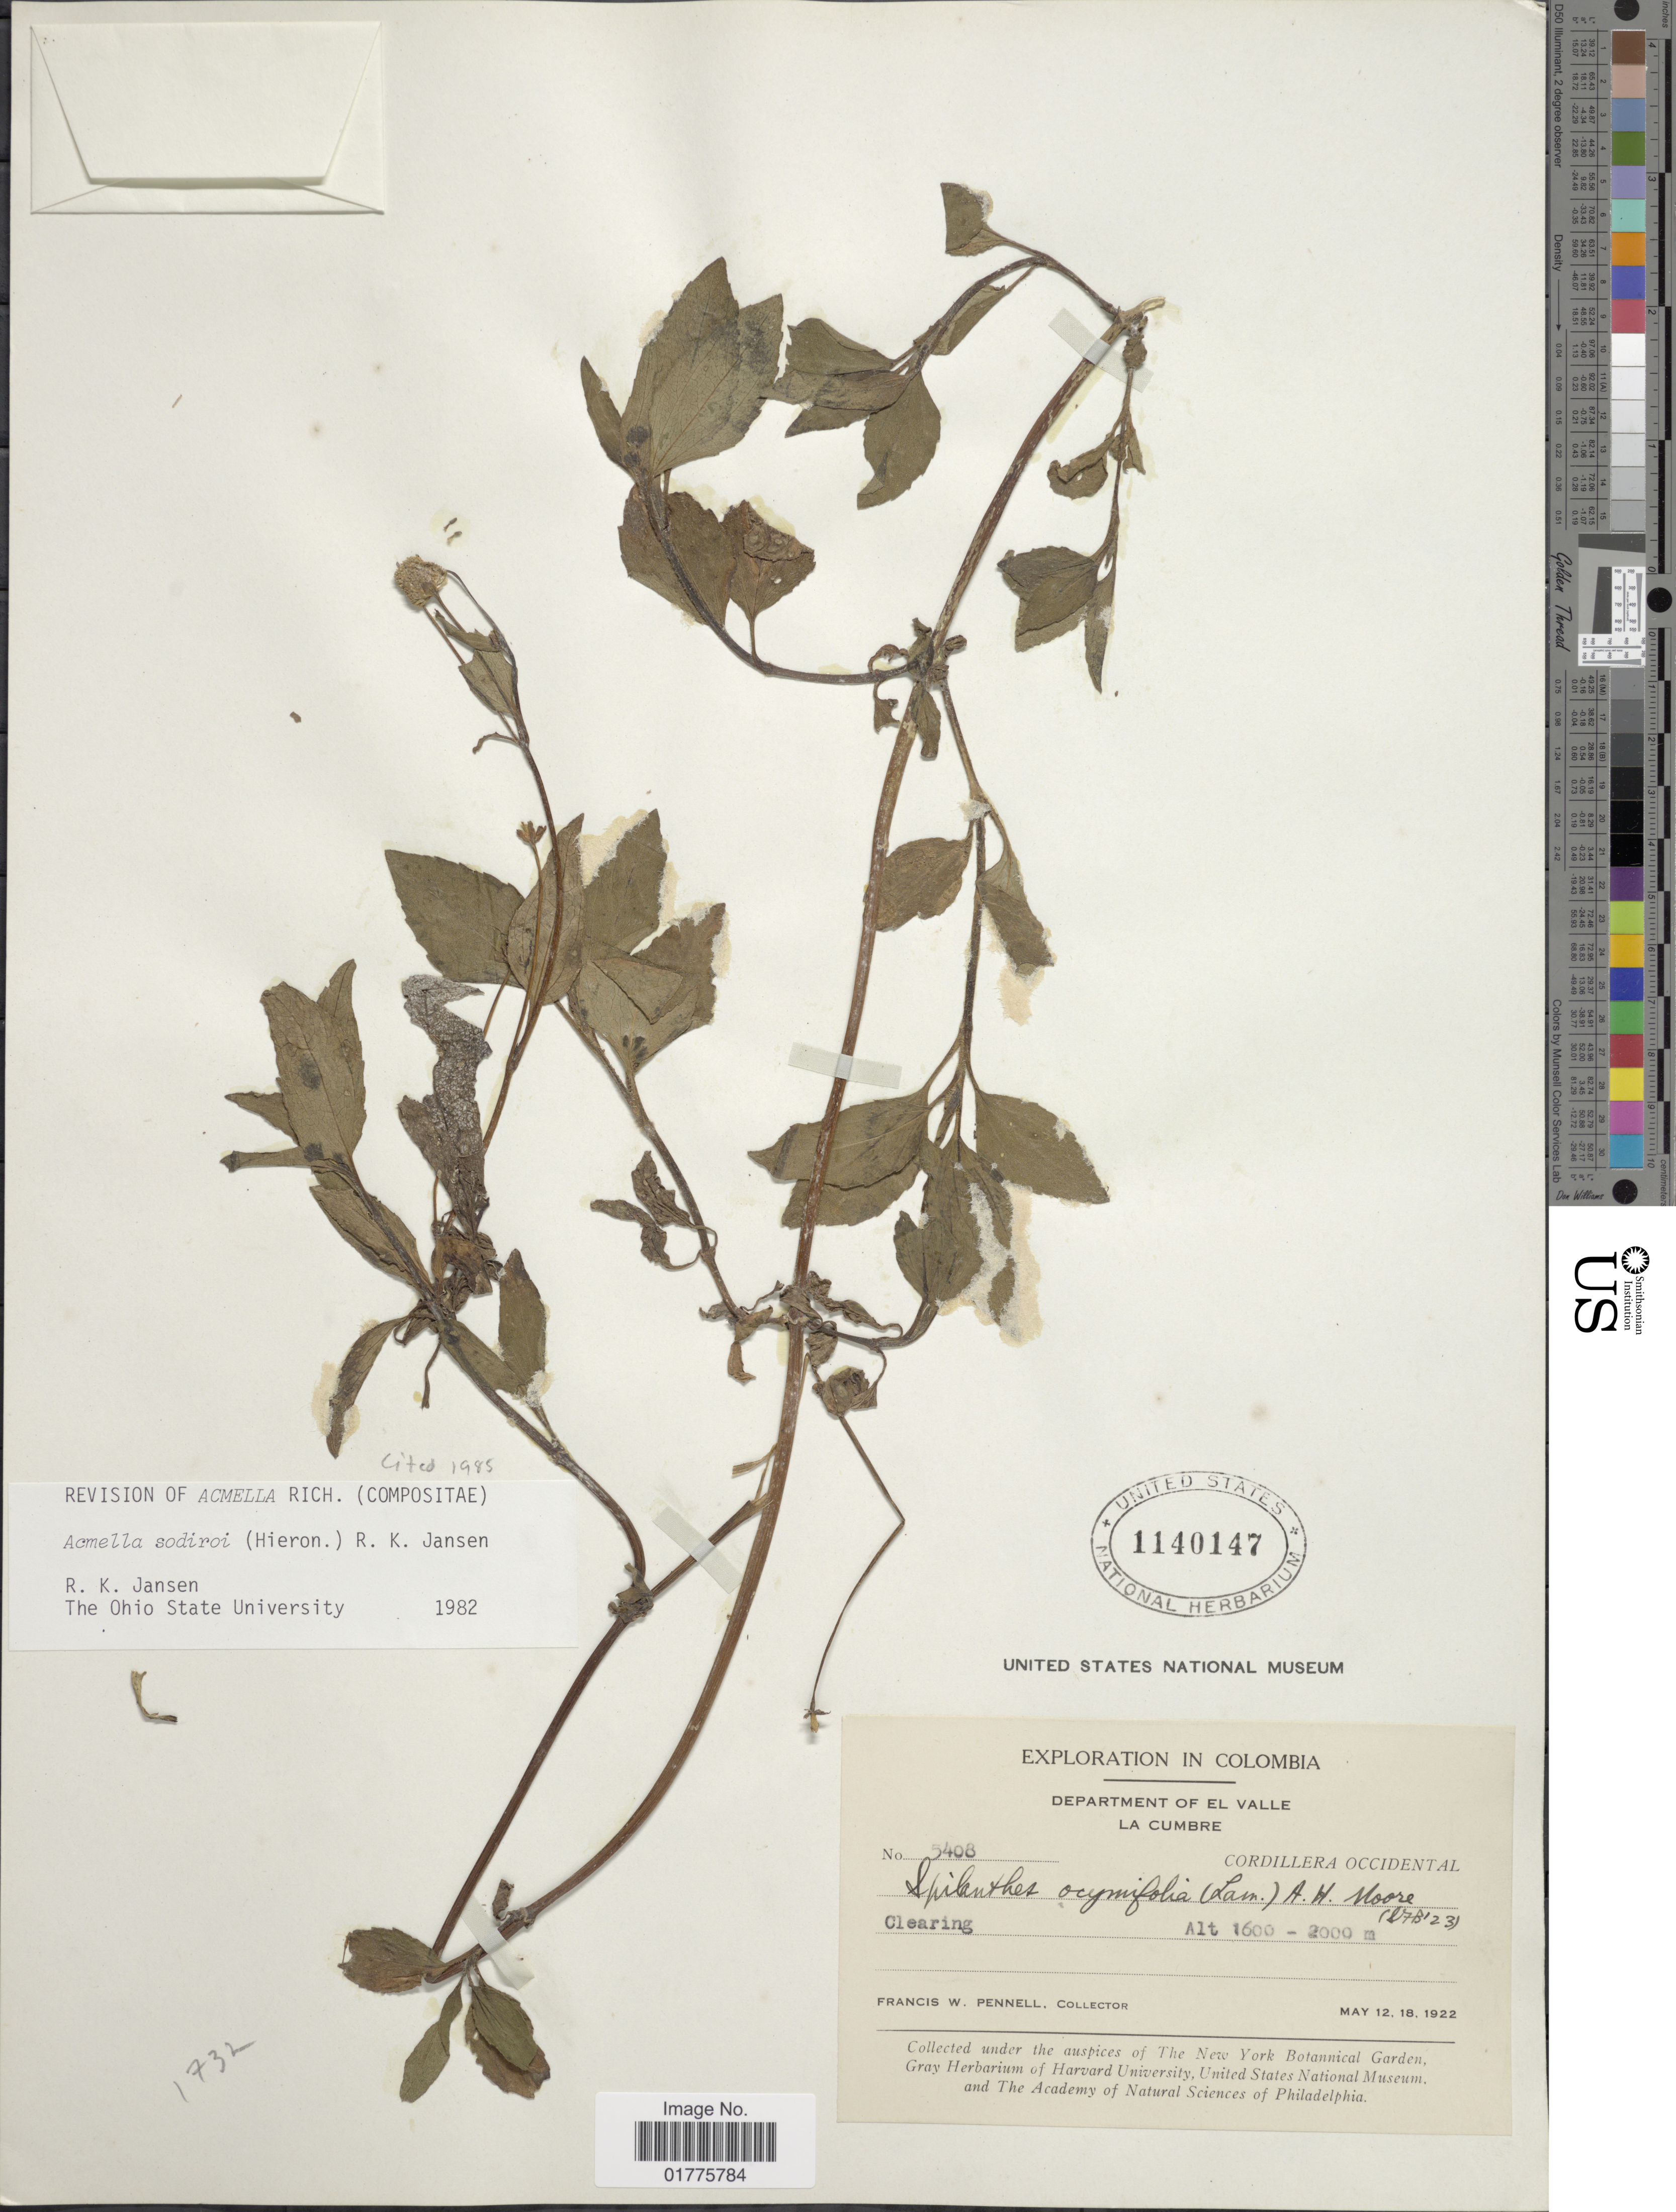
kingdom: Plantae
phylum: Tracheophyta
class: Magnoliopsida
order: Asterales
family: Asteraceae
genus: Acmella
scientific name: Acmella sodiroi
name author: (Hieron.) R.K. Jansen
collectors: F. W. Pennell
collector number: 5408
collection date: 1922-05-12/1922-05-18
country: Colombia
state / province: Valle del Cauca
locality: Department of El Valle, La Cumbre, Cordillera Occidental, clearing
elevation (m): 1600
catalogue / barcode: US 1140147